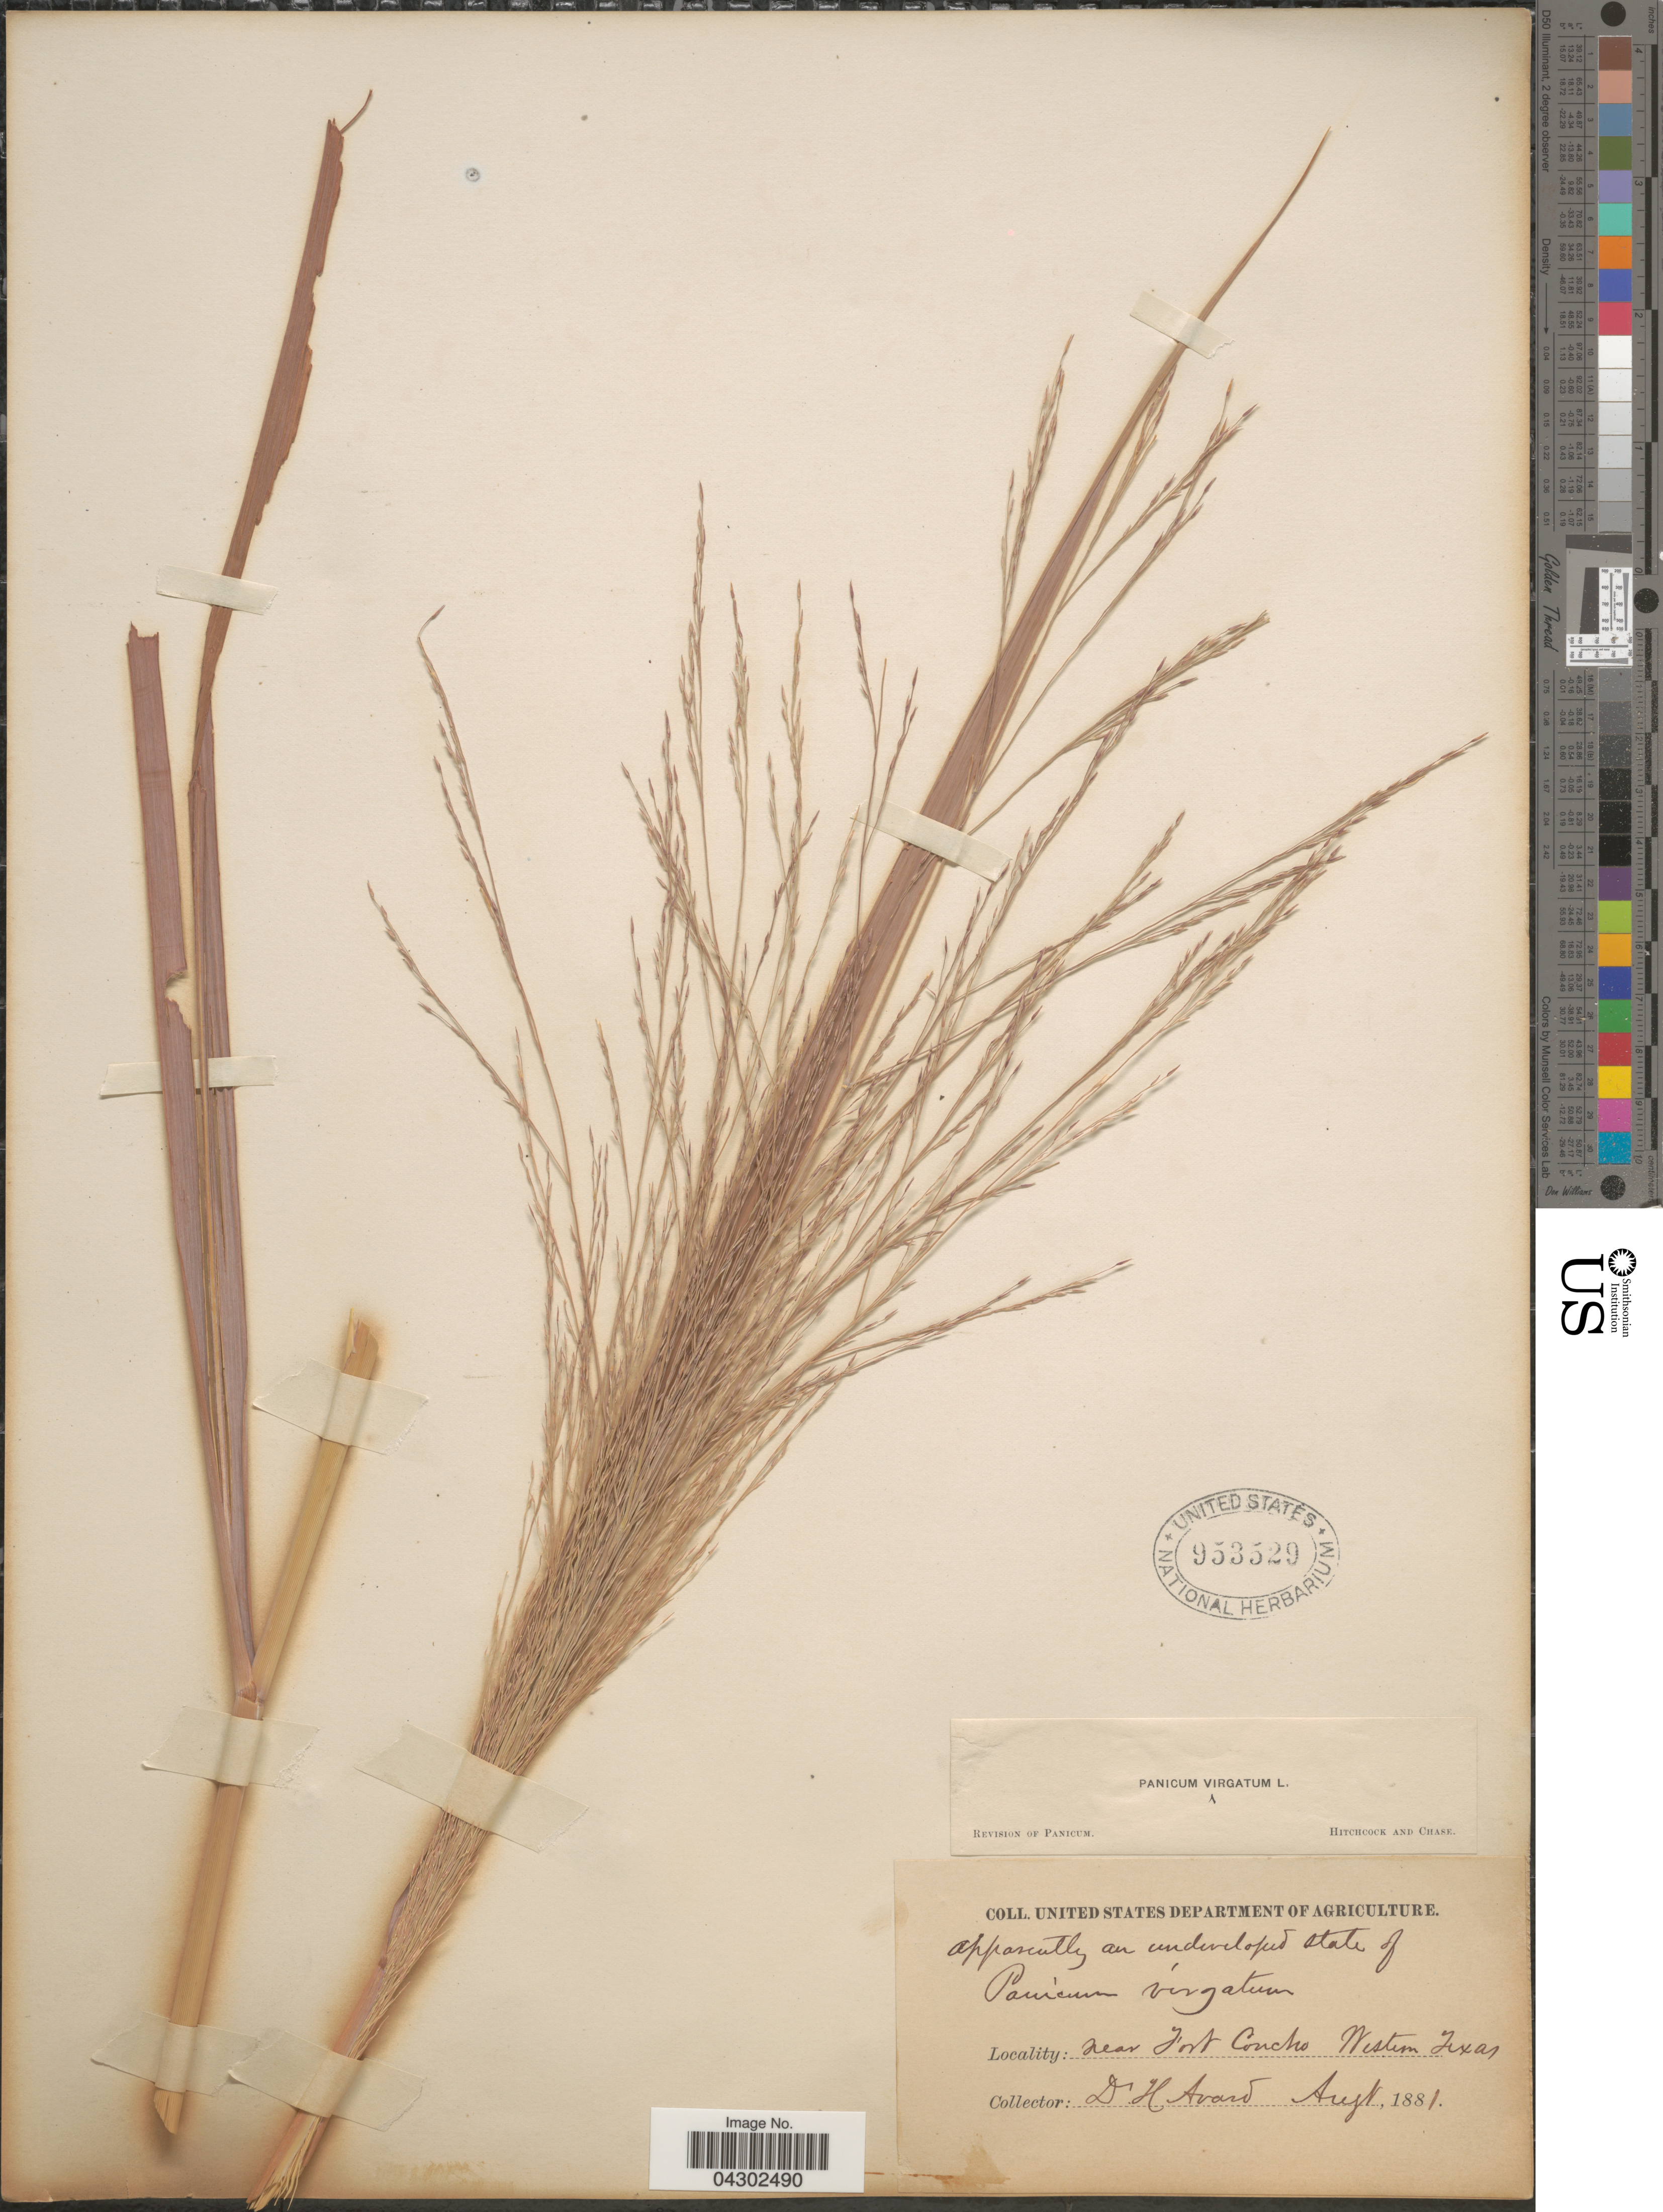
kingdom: Plantae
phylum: Tracheophyta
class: Liliopsida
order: Poales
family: Poaceae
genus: Panicum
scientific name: Panicum virgatum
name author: L.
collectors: H. Avard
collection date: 1881-08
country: United States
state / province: Texas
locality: Near Fort Concho Western Texas.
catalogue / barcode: US 953529